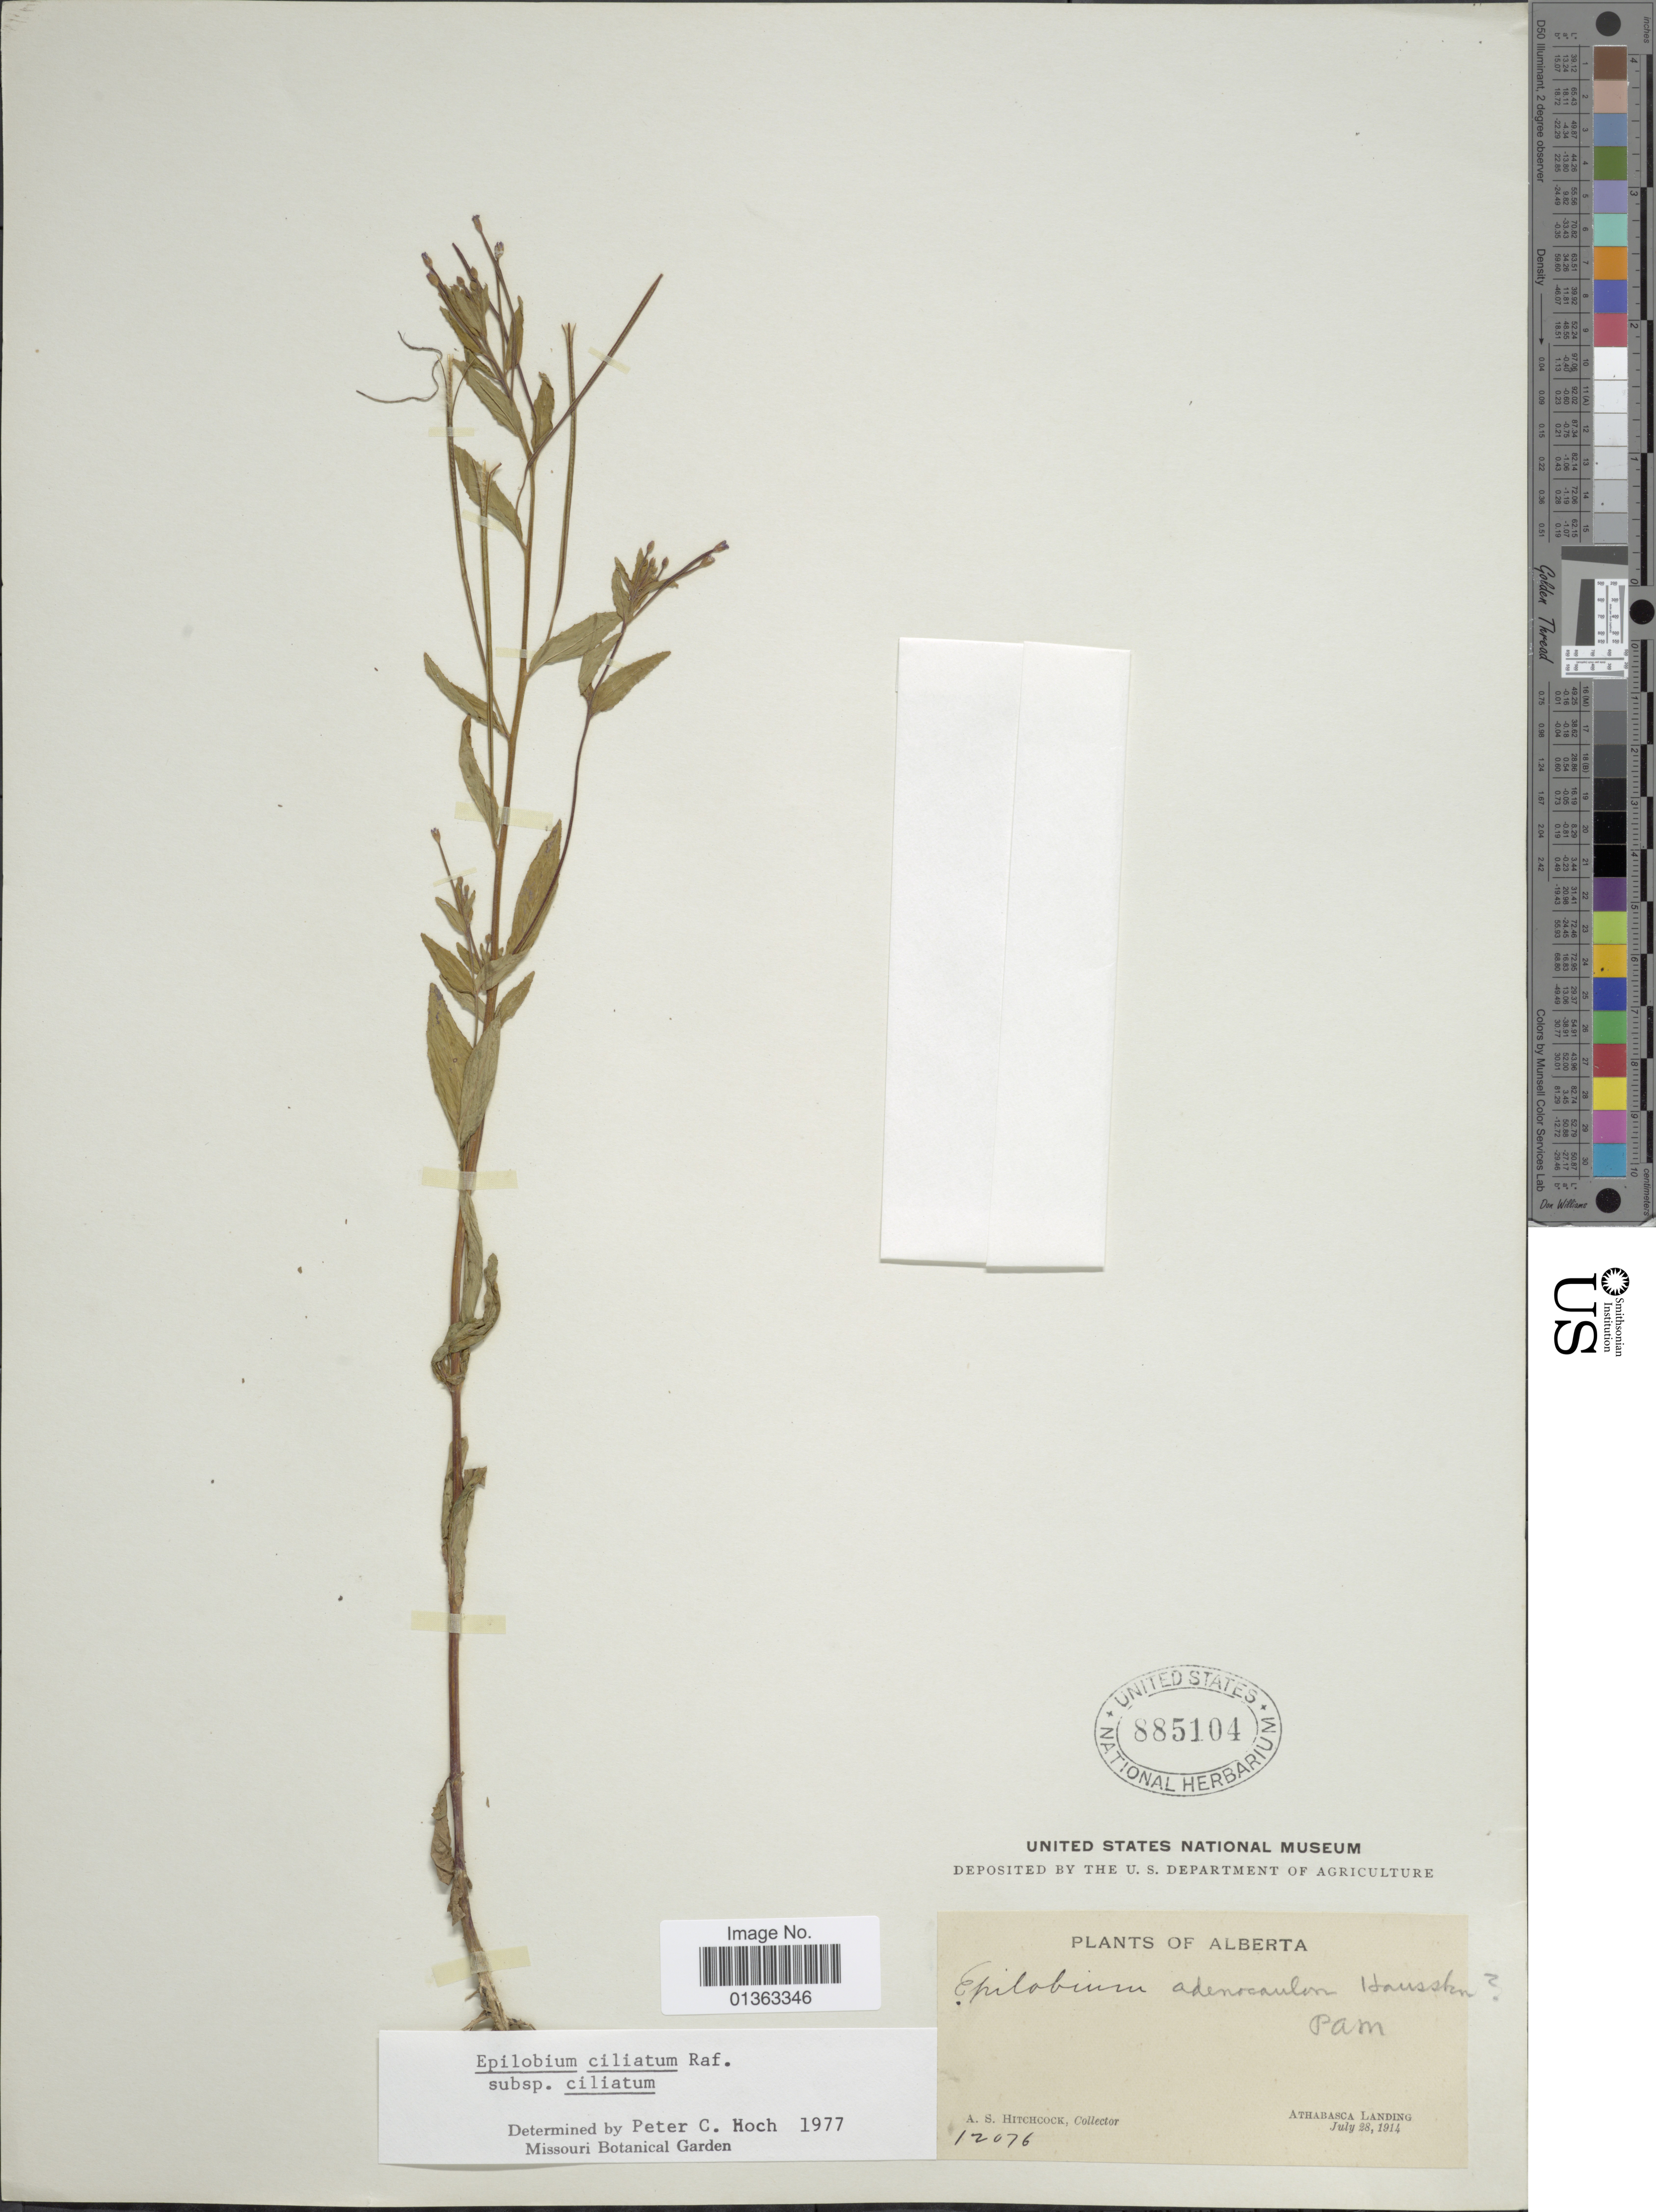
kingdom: Plantae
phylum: Tracheophyta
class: Magnoliopsida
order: Myrtales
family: Onagraceae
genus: Epilobium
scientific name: Epilobium ciliatum subsp. ciliatum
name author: Raf.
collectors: A. S. Hitchcock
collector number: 12076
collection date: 1914-07-28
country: Canada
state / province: Alberta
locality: Athabasca Landing.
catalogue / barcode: US 885104